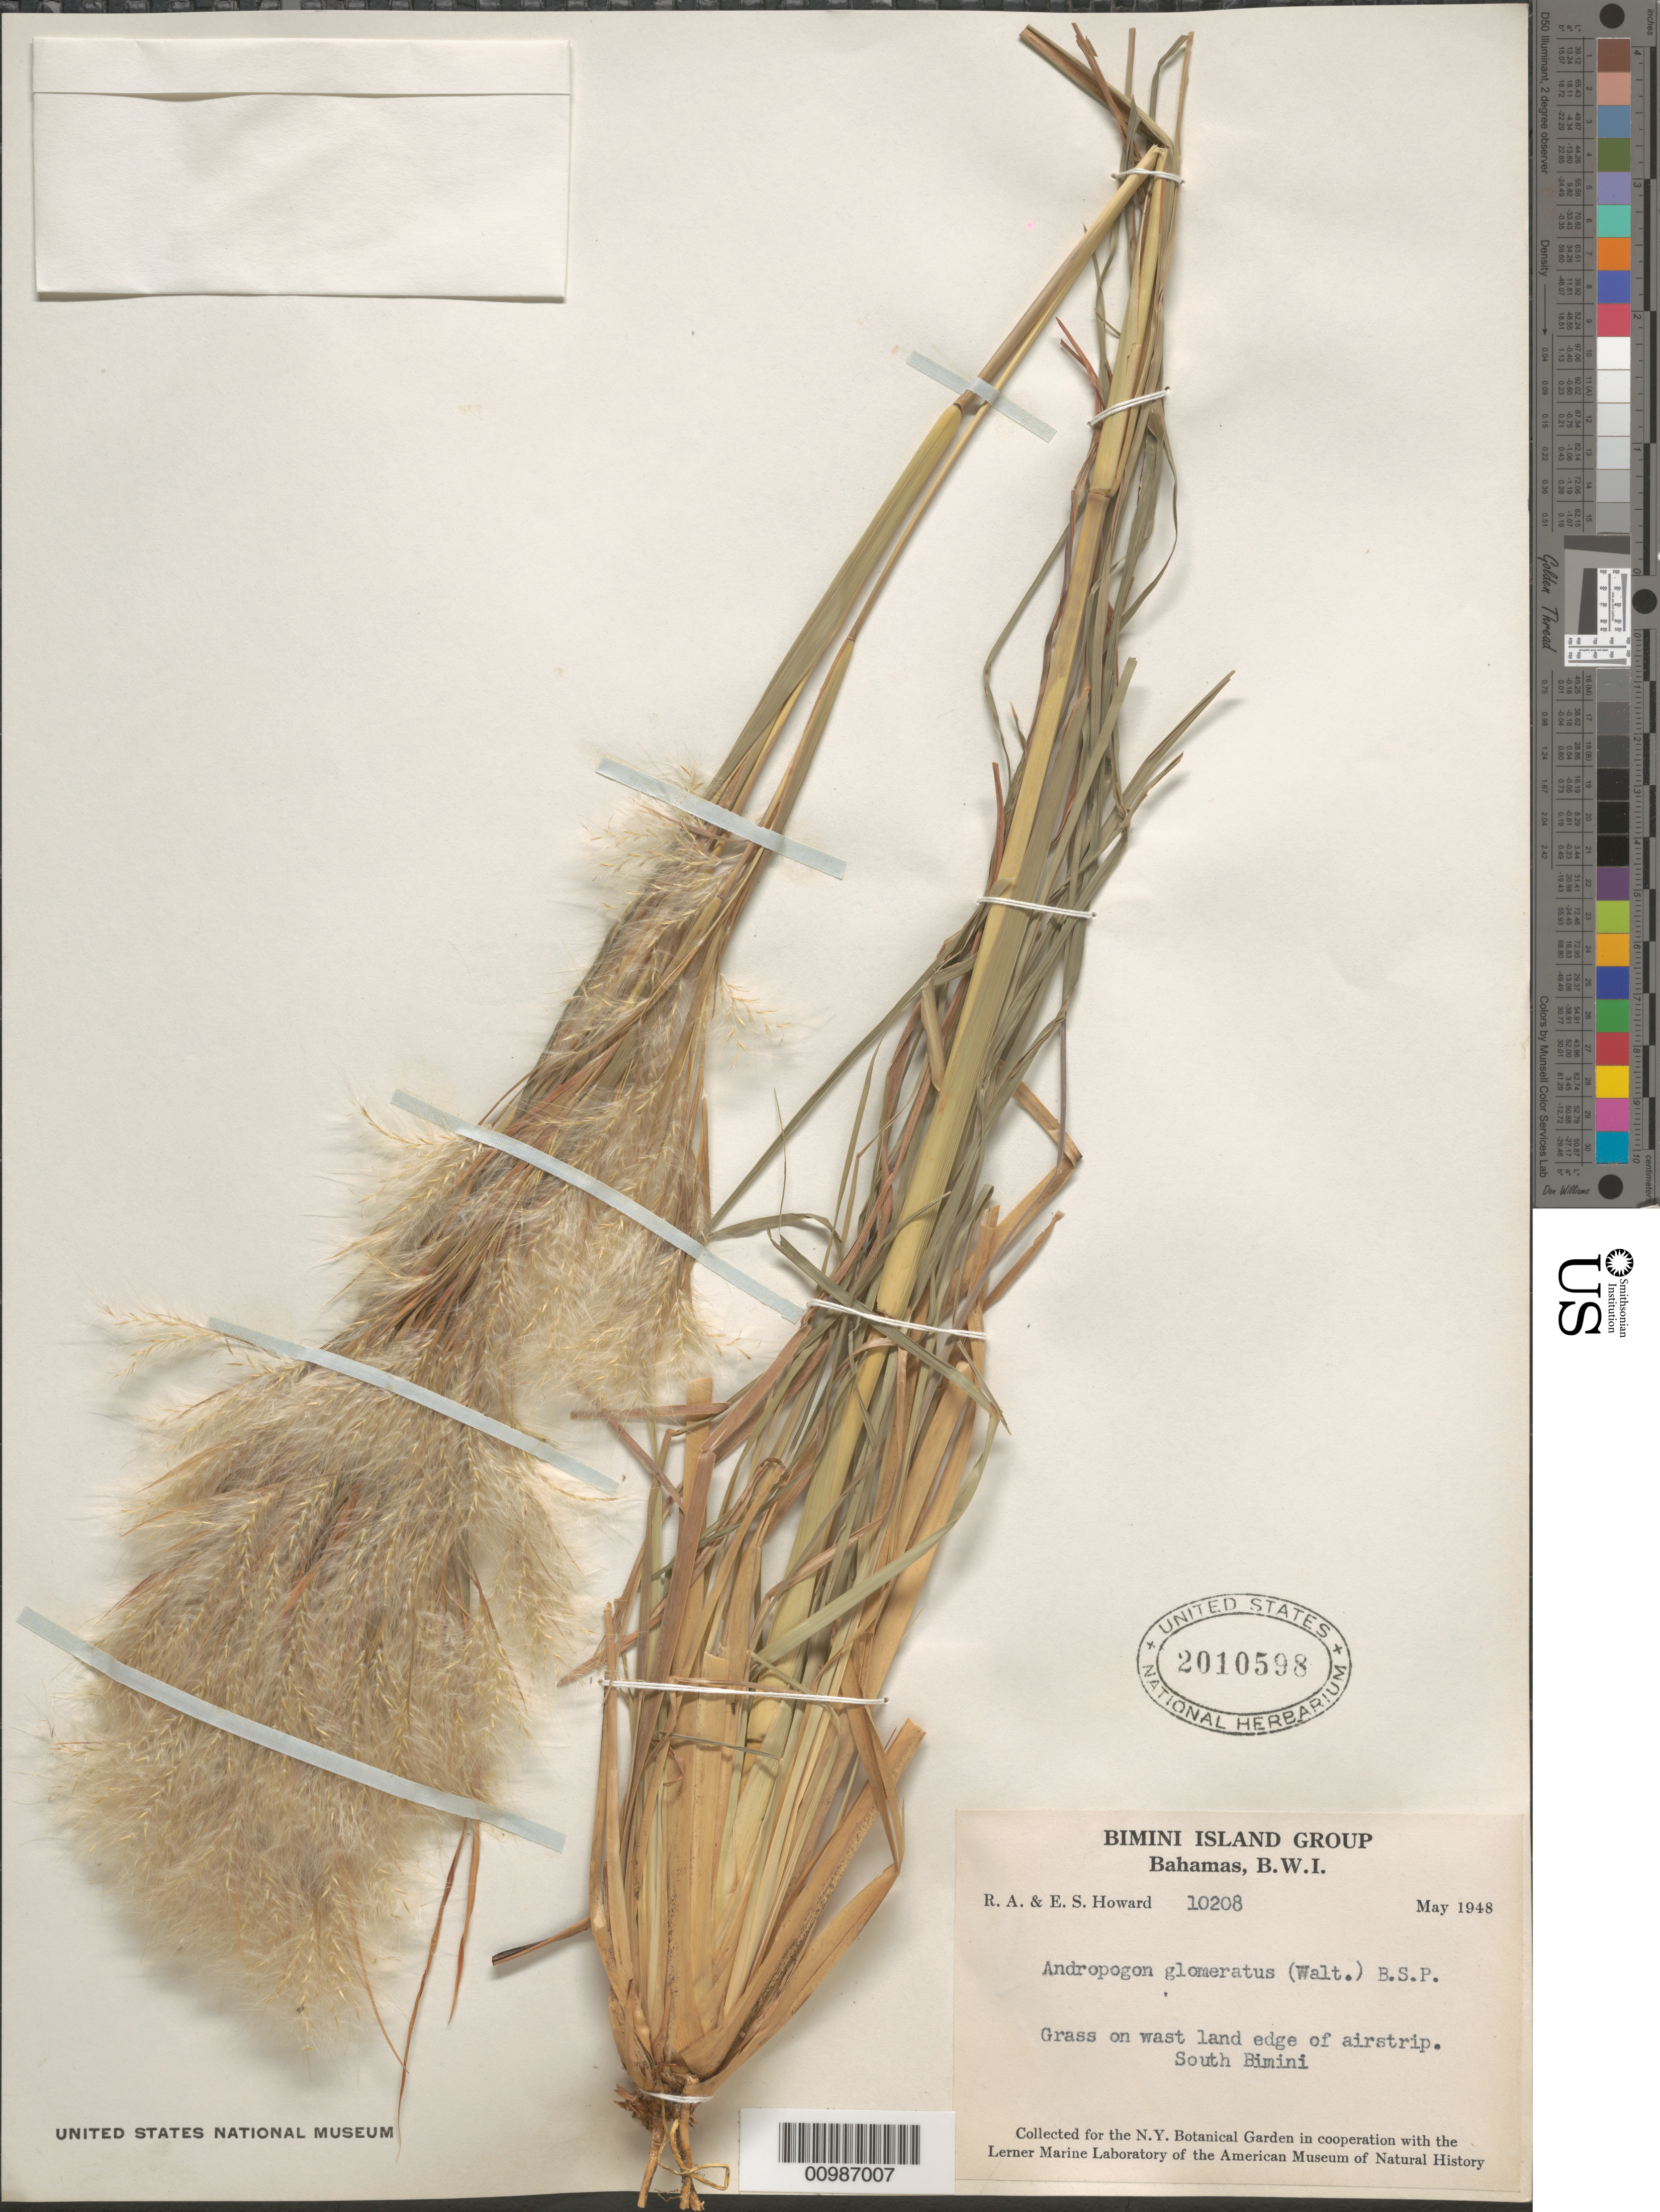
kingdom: Plantae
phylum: Tracheophyta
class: Liliopsida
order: Poales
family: Poaceae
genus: Andropogon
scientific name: Andropogon glomeratus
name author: (Walter) Britton, Stearns & Poggenb.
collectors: R. A. Howard & E. S. Howard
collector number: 10208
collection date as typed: May 1948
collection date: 1948-05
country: Bahamas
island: South Bimini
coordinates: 0 N, 0 E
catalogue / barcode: US 2010598